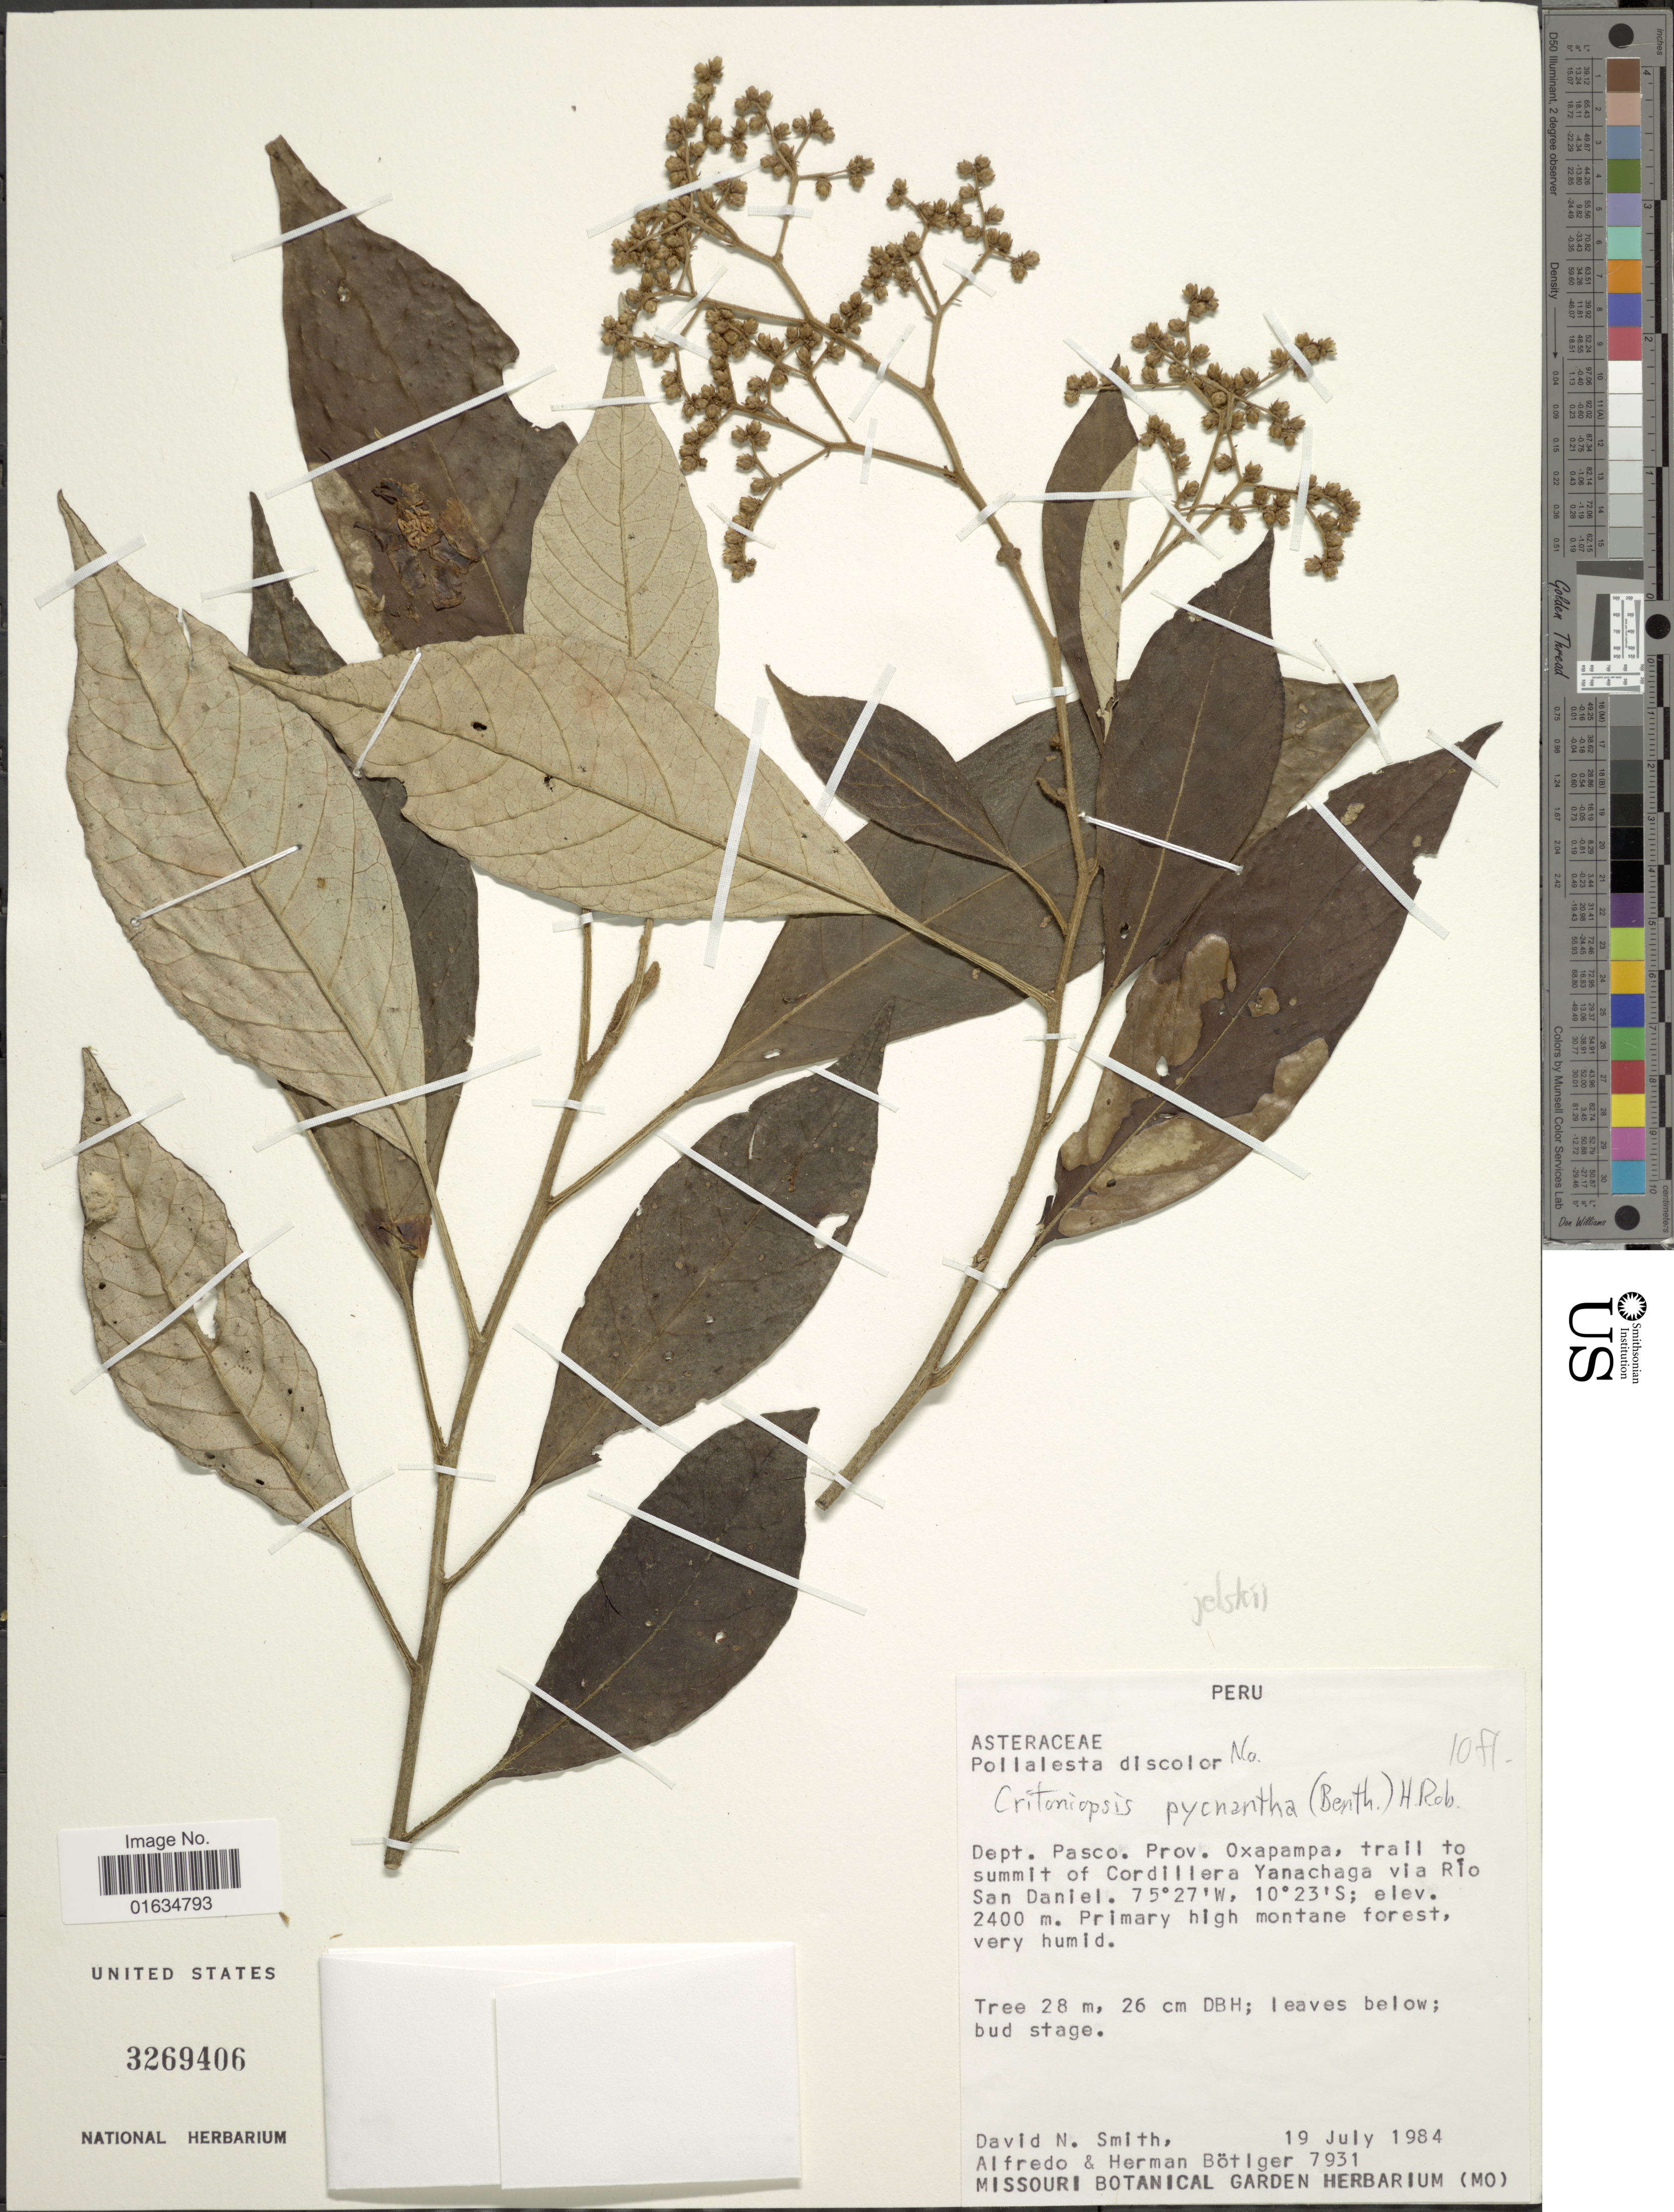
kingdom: Plantae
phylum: Tracheophyta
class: Magnoliopsida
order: Asterales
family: Asteraceae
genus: Critoniopsis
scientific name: Critoniopsis jelskii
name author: (Hieron.) H. Rob.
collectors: D. Smith, A. Bötiger & H. Bötiger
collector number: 7931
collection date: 1984-07-19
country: Peru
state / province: Pasco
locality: Prov Oxapampa, trail to summit of Cordillera Yanachaga via Rio San Daniel.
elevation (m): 2400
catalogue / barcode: US 3269406